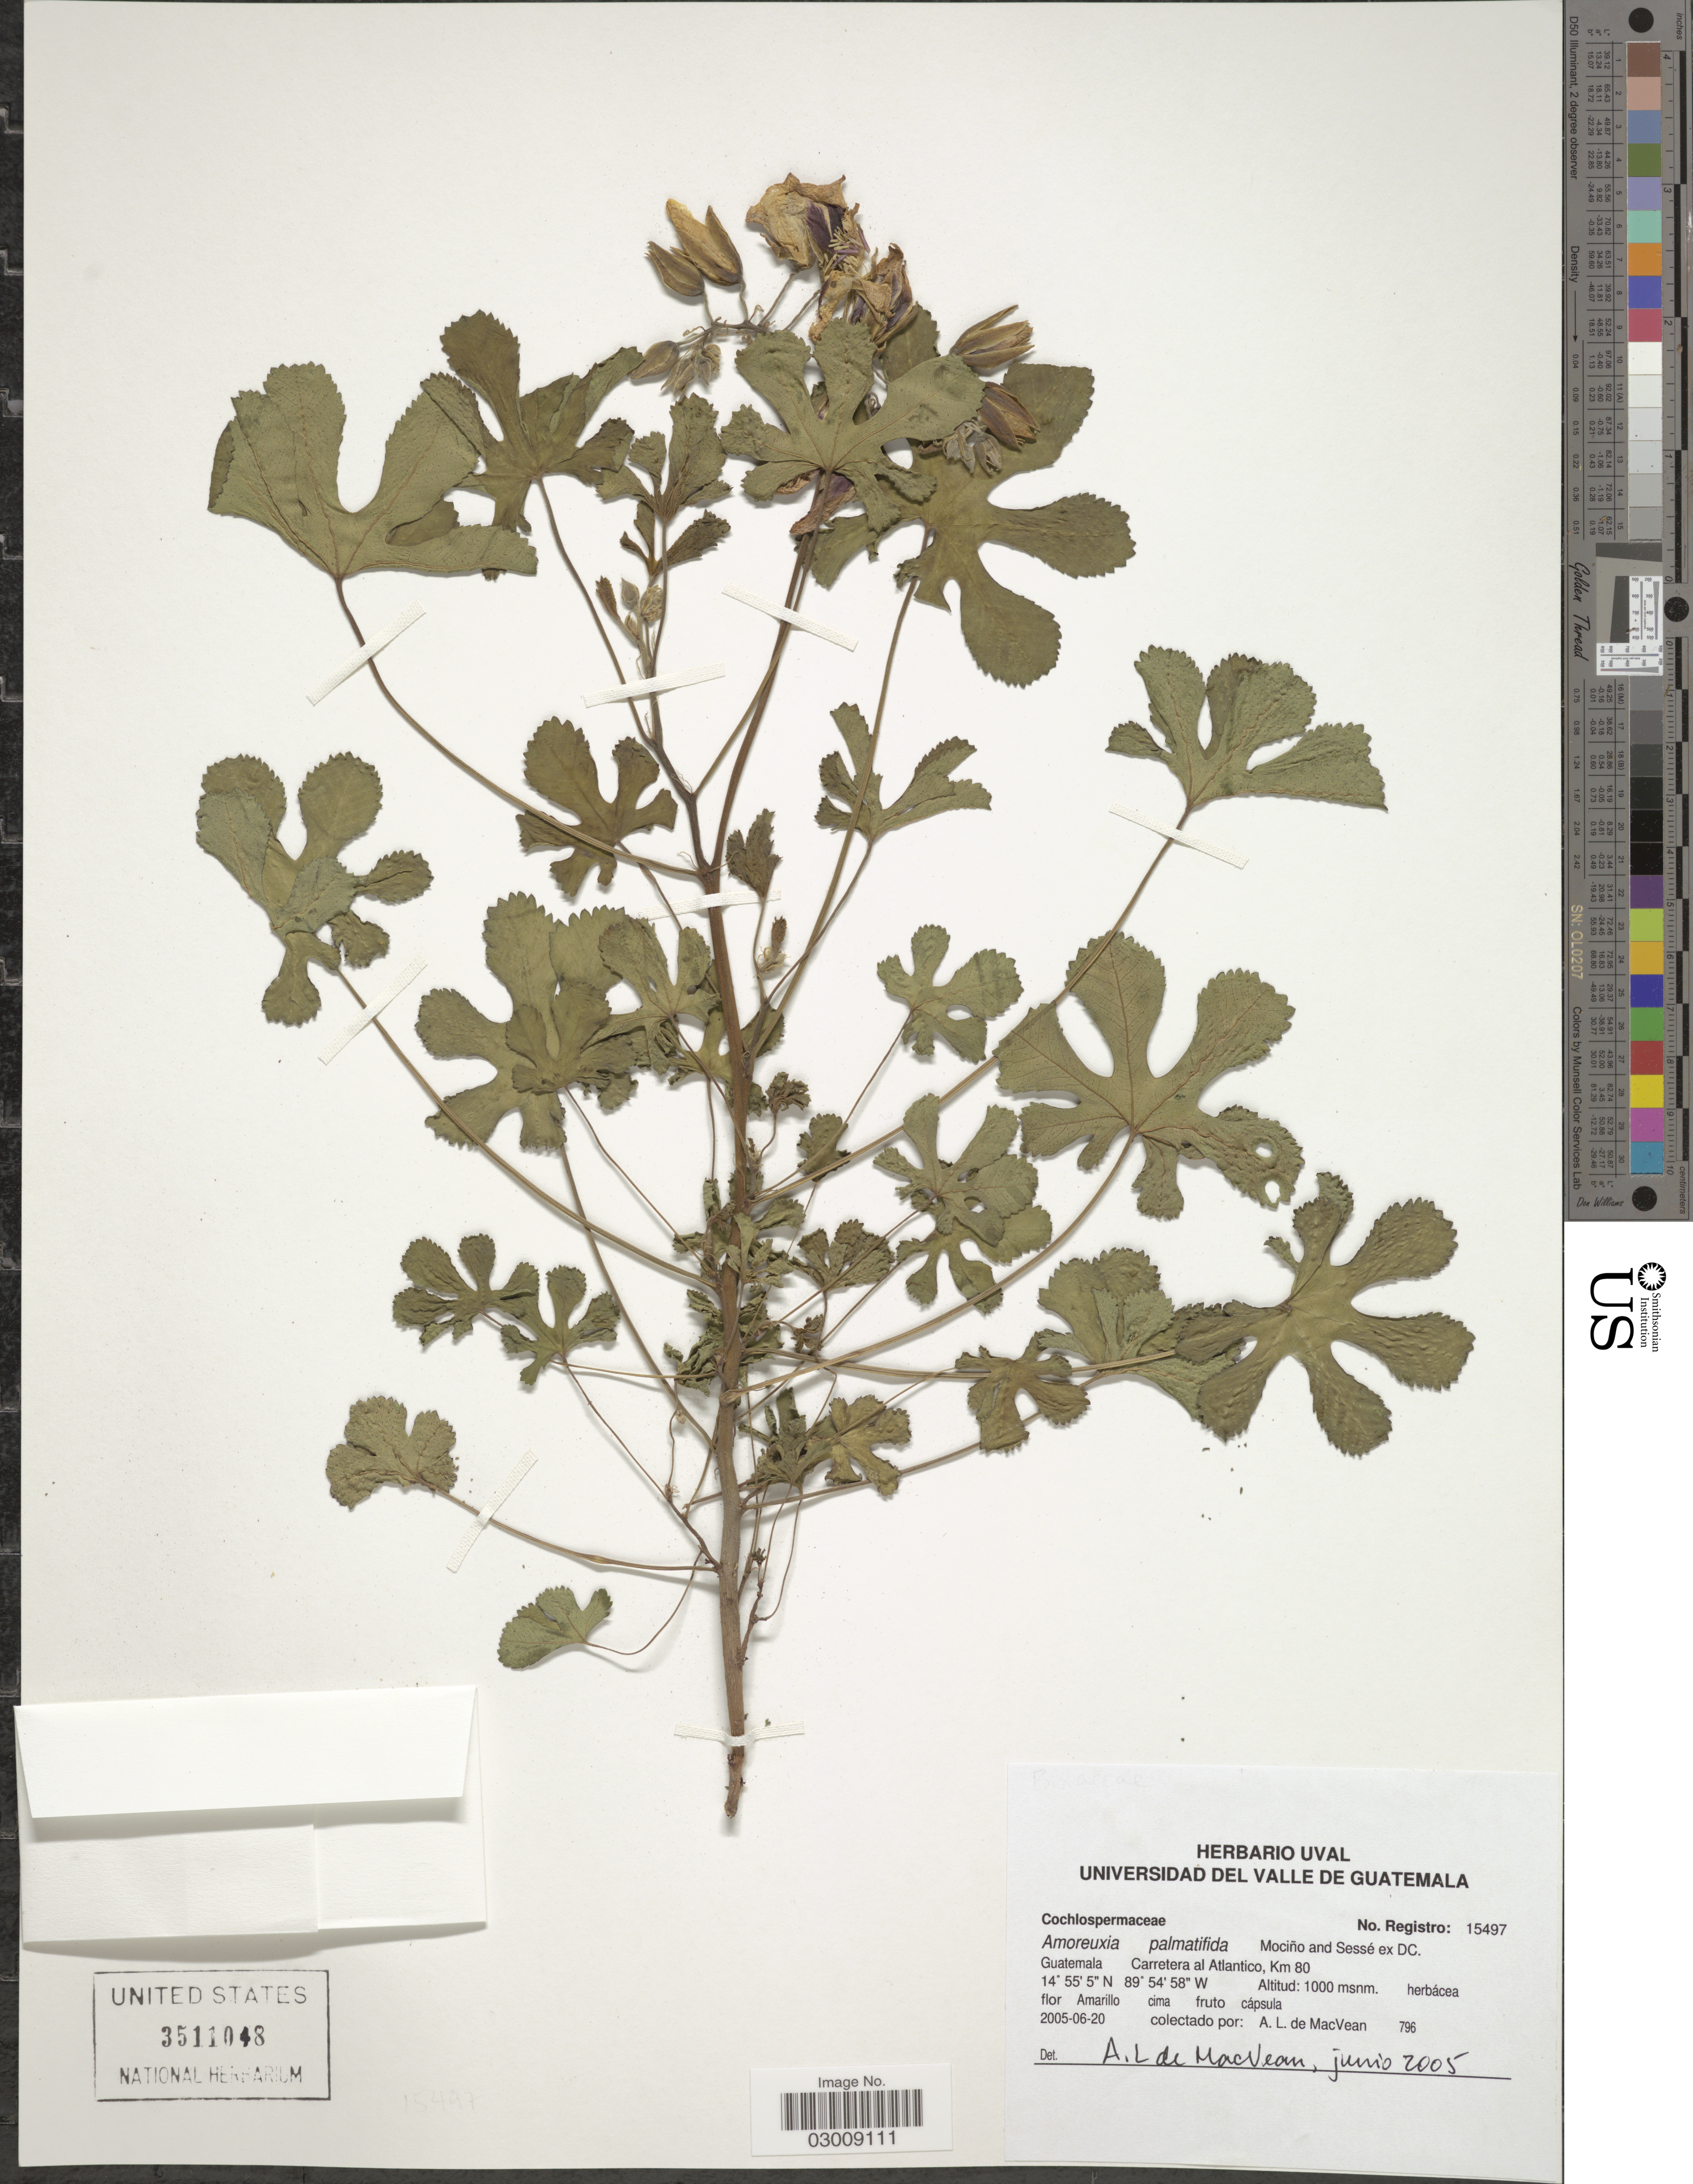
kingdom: Plantae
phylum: Tracheophyta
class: Magnoliopsida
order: Malvales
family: Cochlospermaceae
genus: Amoreuxia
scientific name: Amoreuxia palmatifida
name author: Moc. & Sessé ex DC.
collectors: A. MacVean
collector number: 796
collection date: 2005-06-20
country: Guatemala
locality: Carretera al Atlantico, Km 80.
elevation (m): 1000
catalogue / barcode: US 3511048